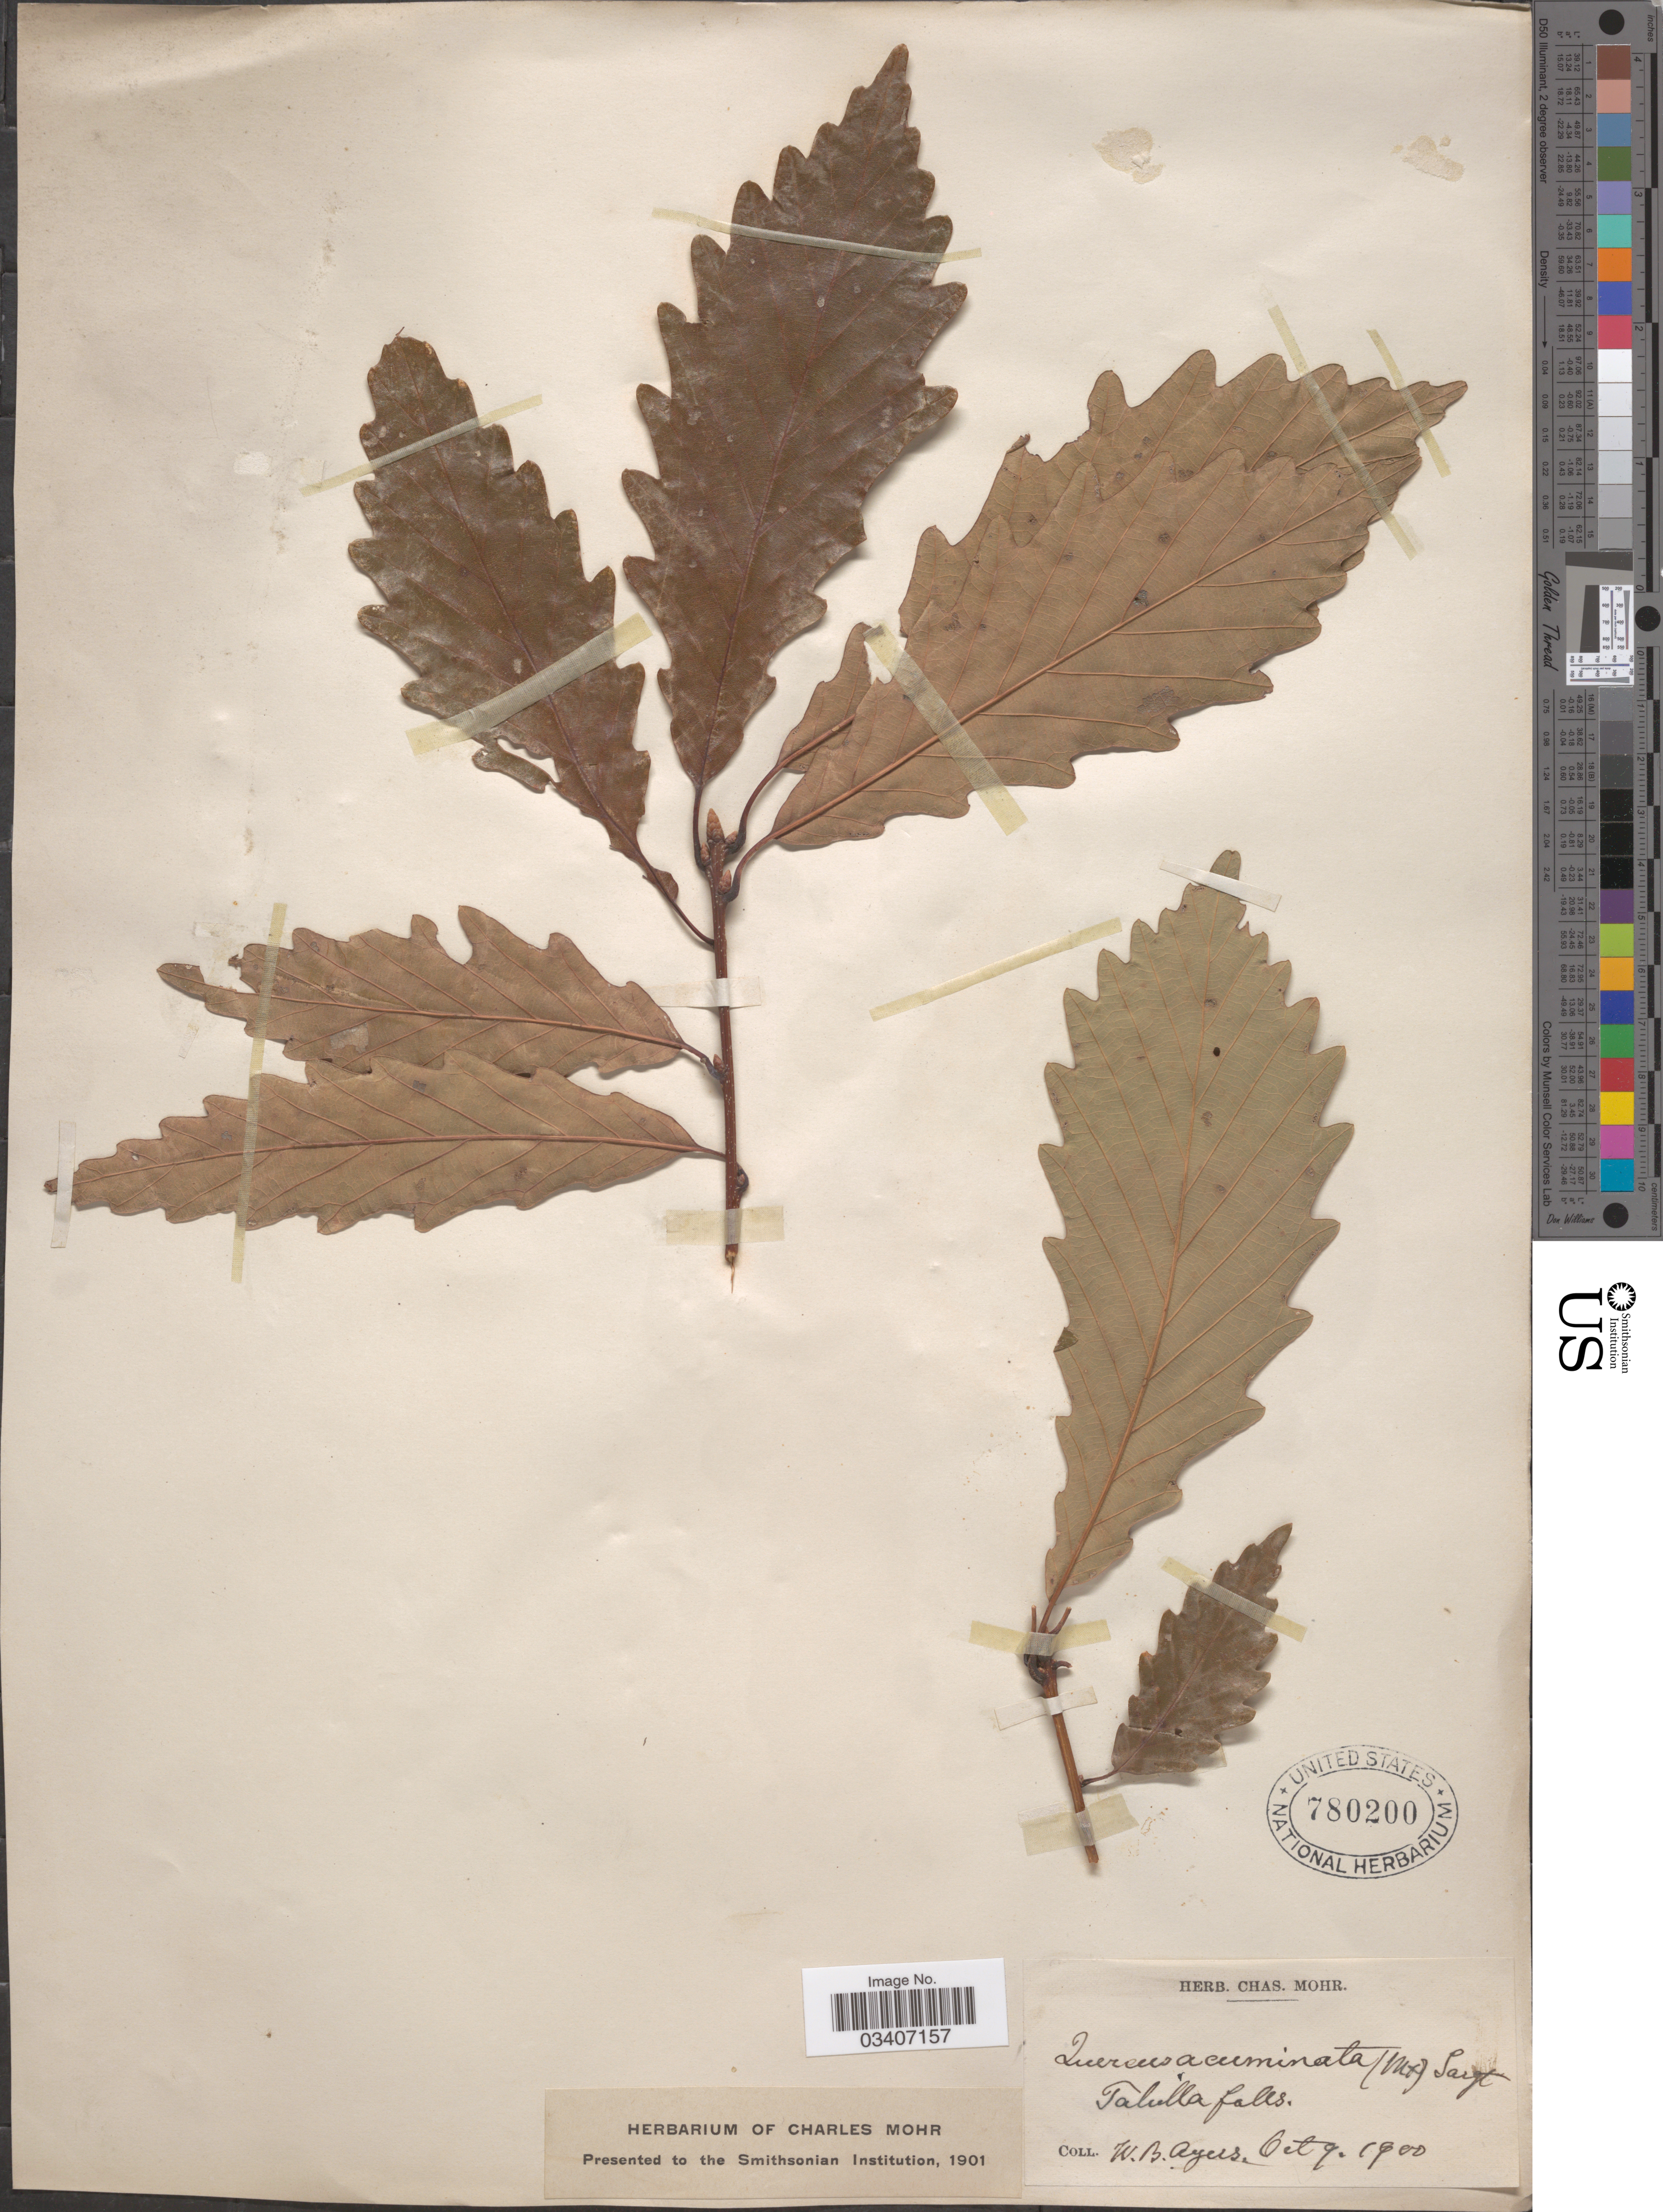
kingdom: Plantae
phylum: Tracheophyta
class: Magnoliopsida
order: Fagales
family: Fagaceae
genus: Quercus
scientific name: Quercus muehlenbergii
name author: Engelm.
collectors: W. Ayers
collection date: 1900-10-09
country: United States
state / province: Georgia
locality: Talulla falls.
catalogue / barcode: US 780200